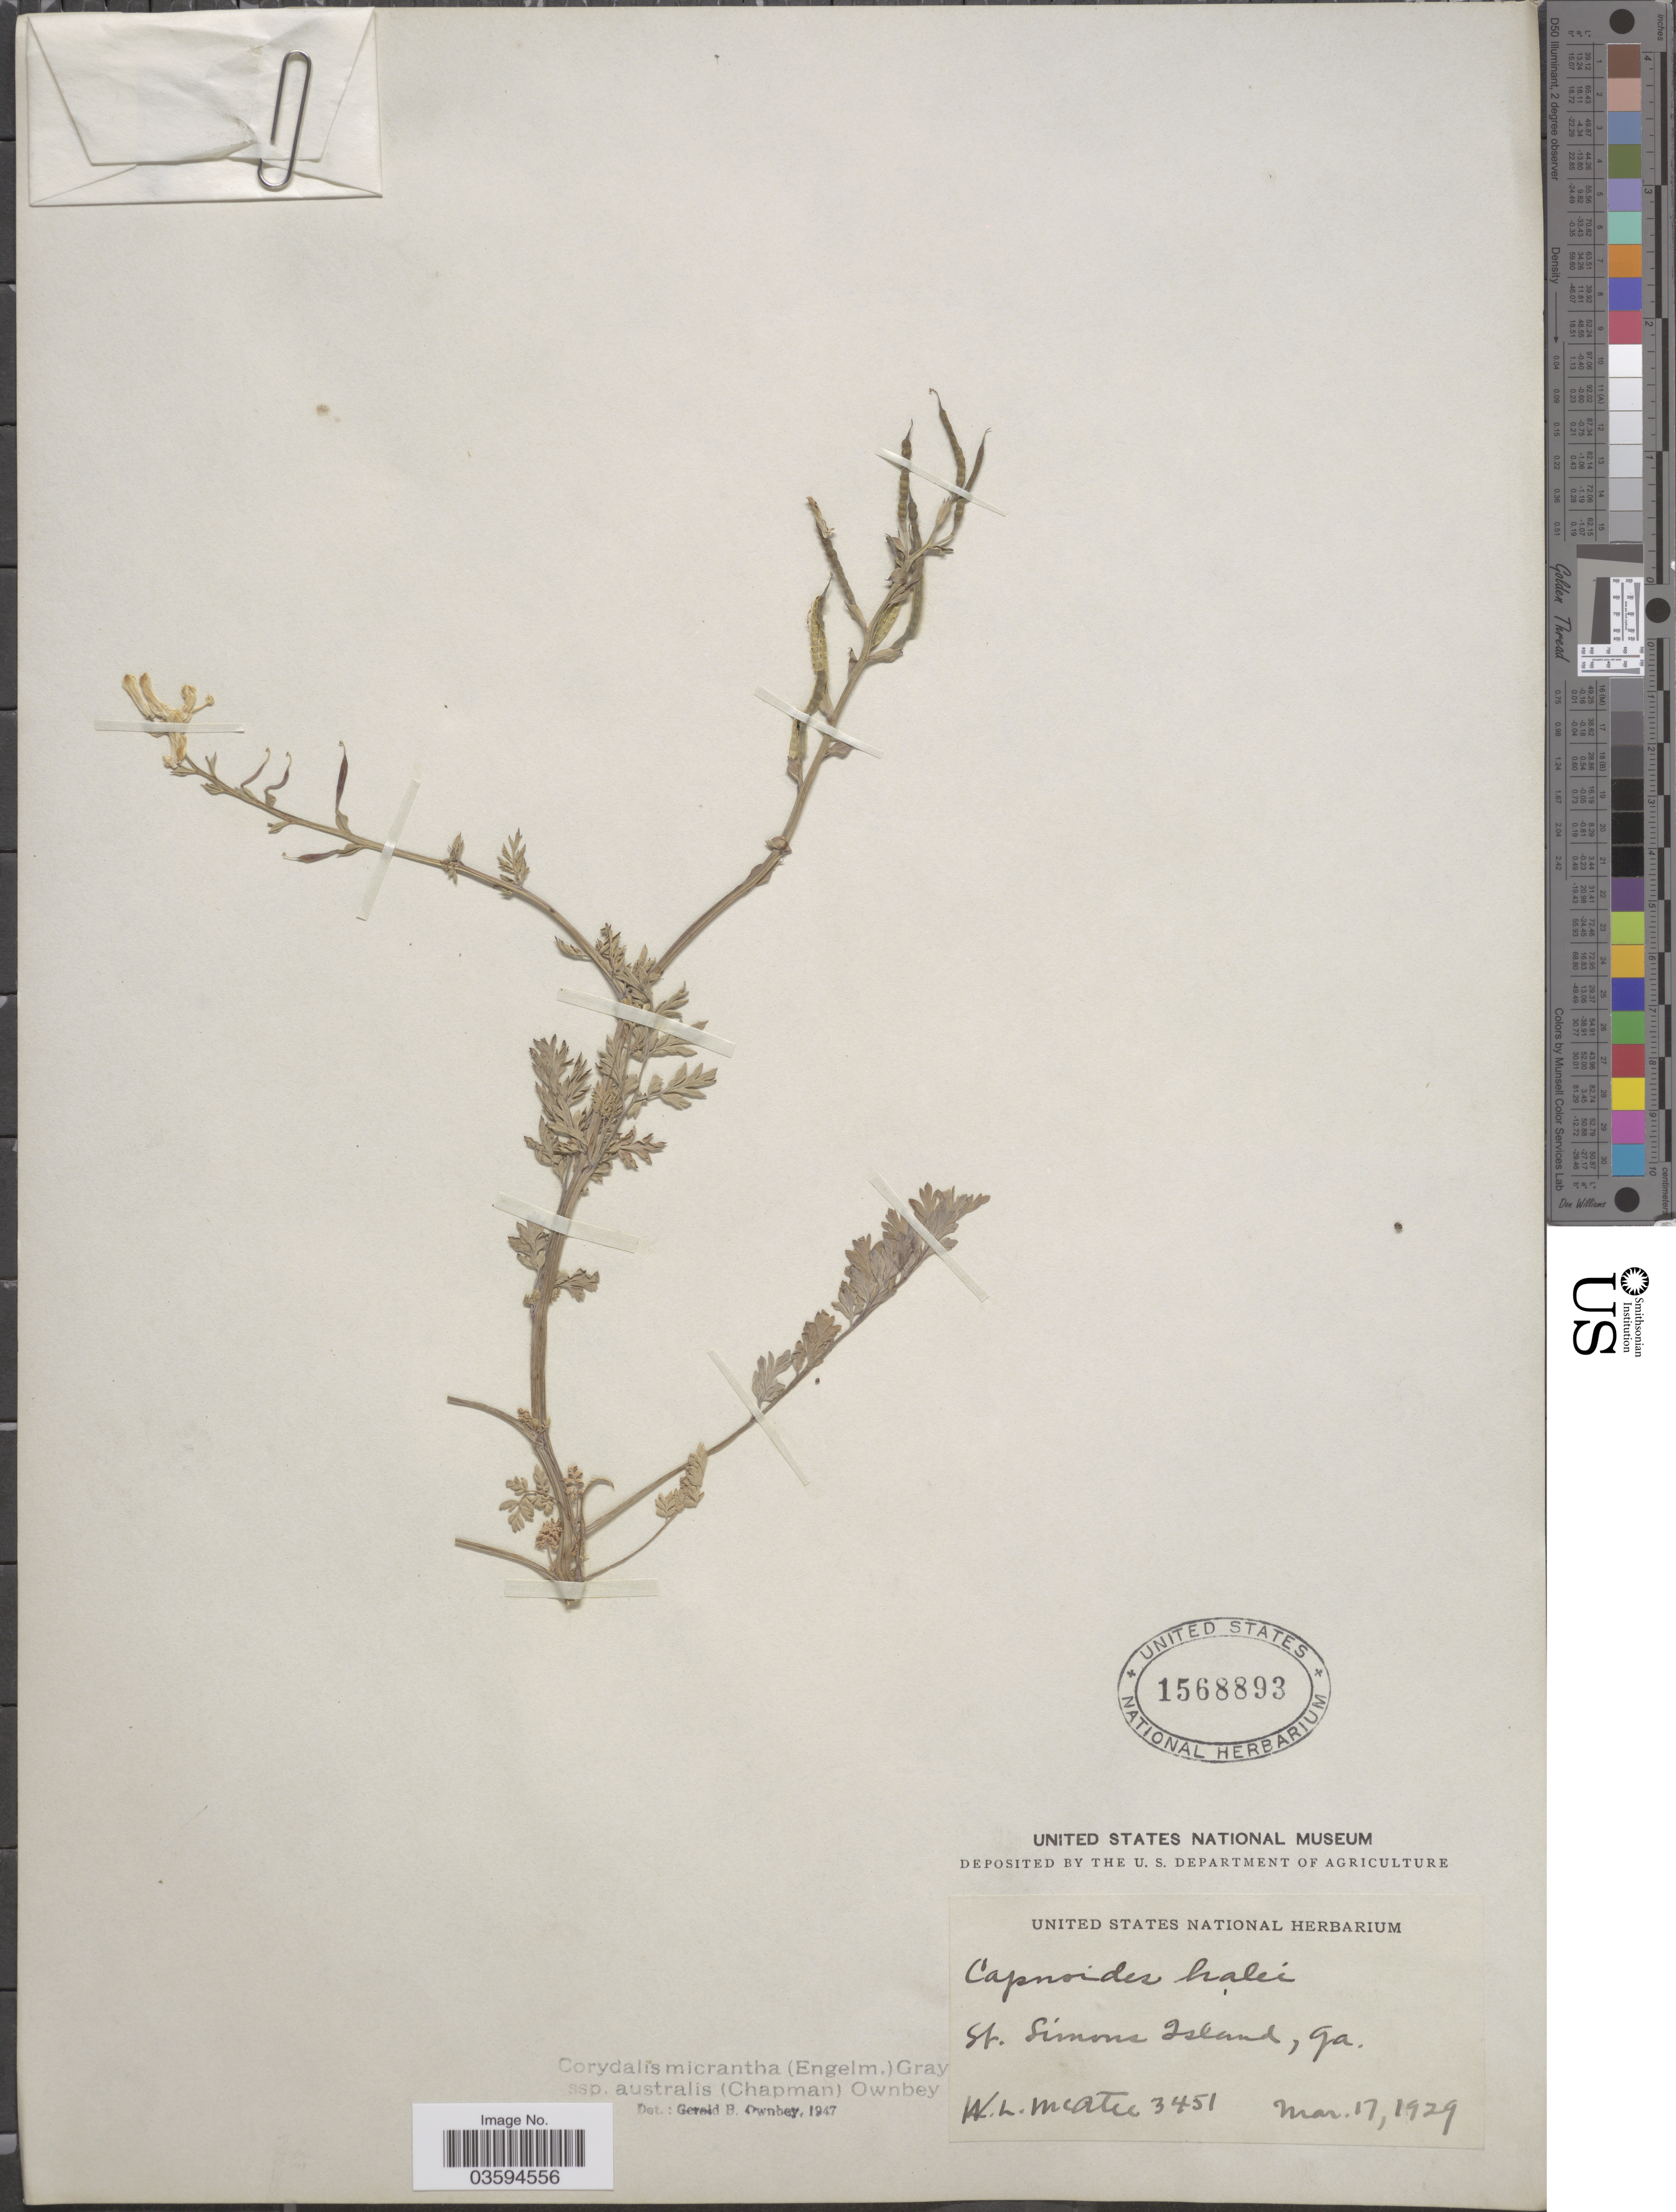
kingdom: Plantae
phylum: Tracheophyta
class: Magnoliopsida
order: Ranunculales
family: Papaveraceae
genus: Corydalis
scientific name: Corydalis micrantha subsp. australis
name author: (Chapm.) G.B. Ownbey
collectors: W. McAtee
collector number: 3451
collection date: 1929-03-17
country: United States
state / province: Georgia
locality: St. Simons Island.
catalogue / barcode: US 1568893